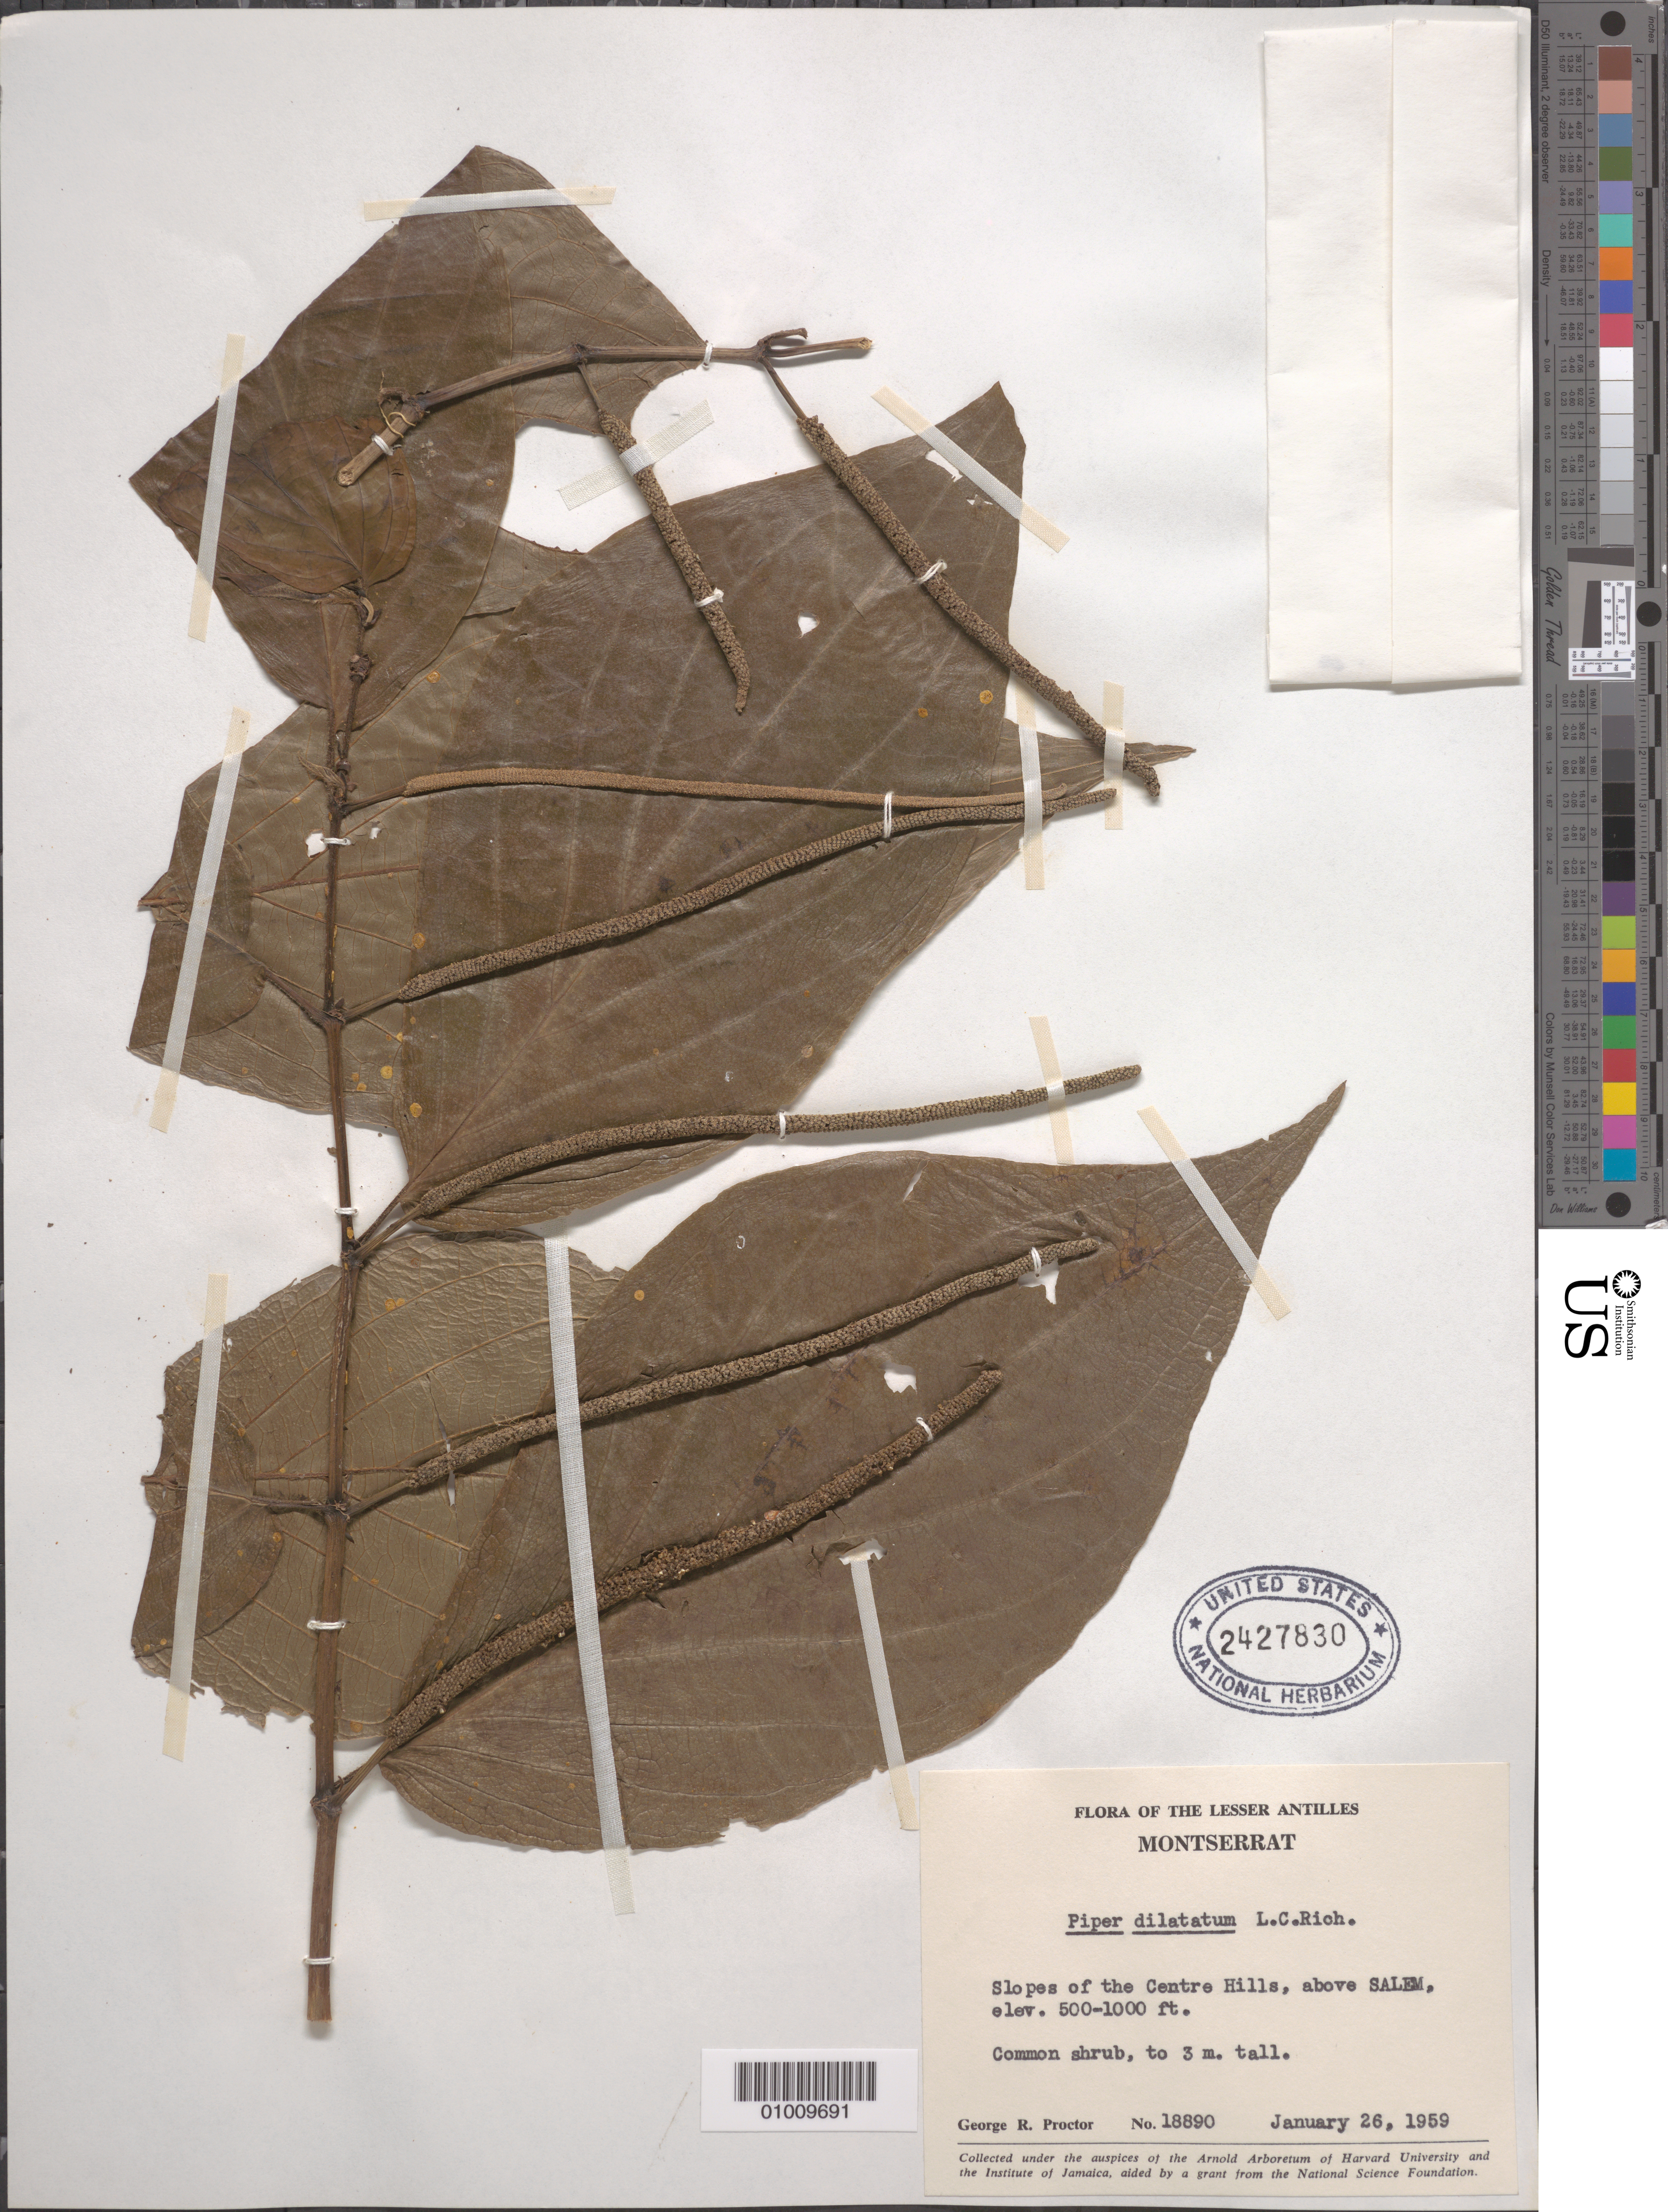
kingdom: Plantae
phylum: Tracheophyta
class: Magnoliopsida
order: Piperales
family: Piperaceae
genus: Piper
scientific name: Piper dilatatum var. dilatatum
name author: Rich.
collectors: G. R. Proctor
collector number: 18890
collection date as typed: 26 Jan 1959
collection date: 1959-01-26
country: Montserrat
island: Montserrat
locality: Slopes of the Centre Hills, above Salem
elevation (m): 152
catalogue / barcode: US 2427830